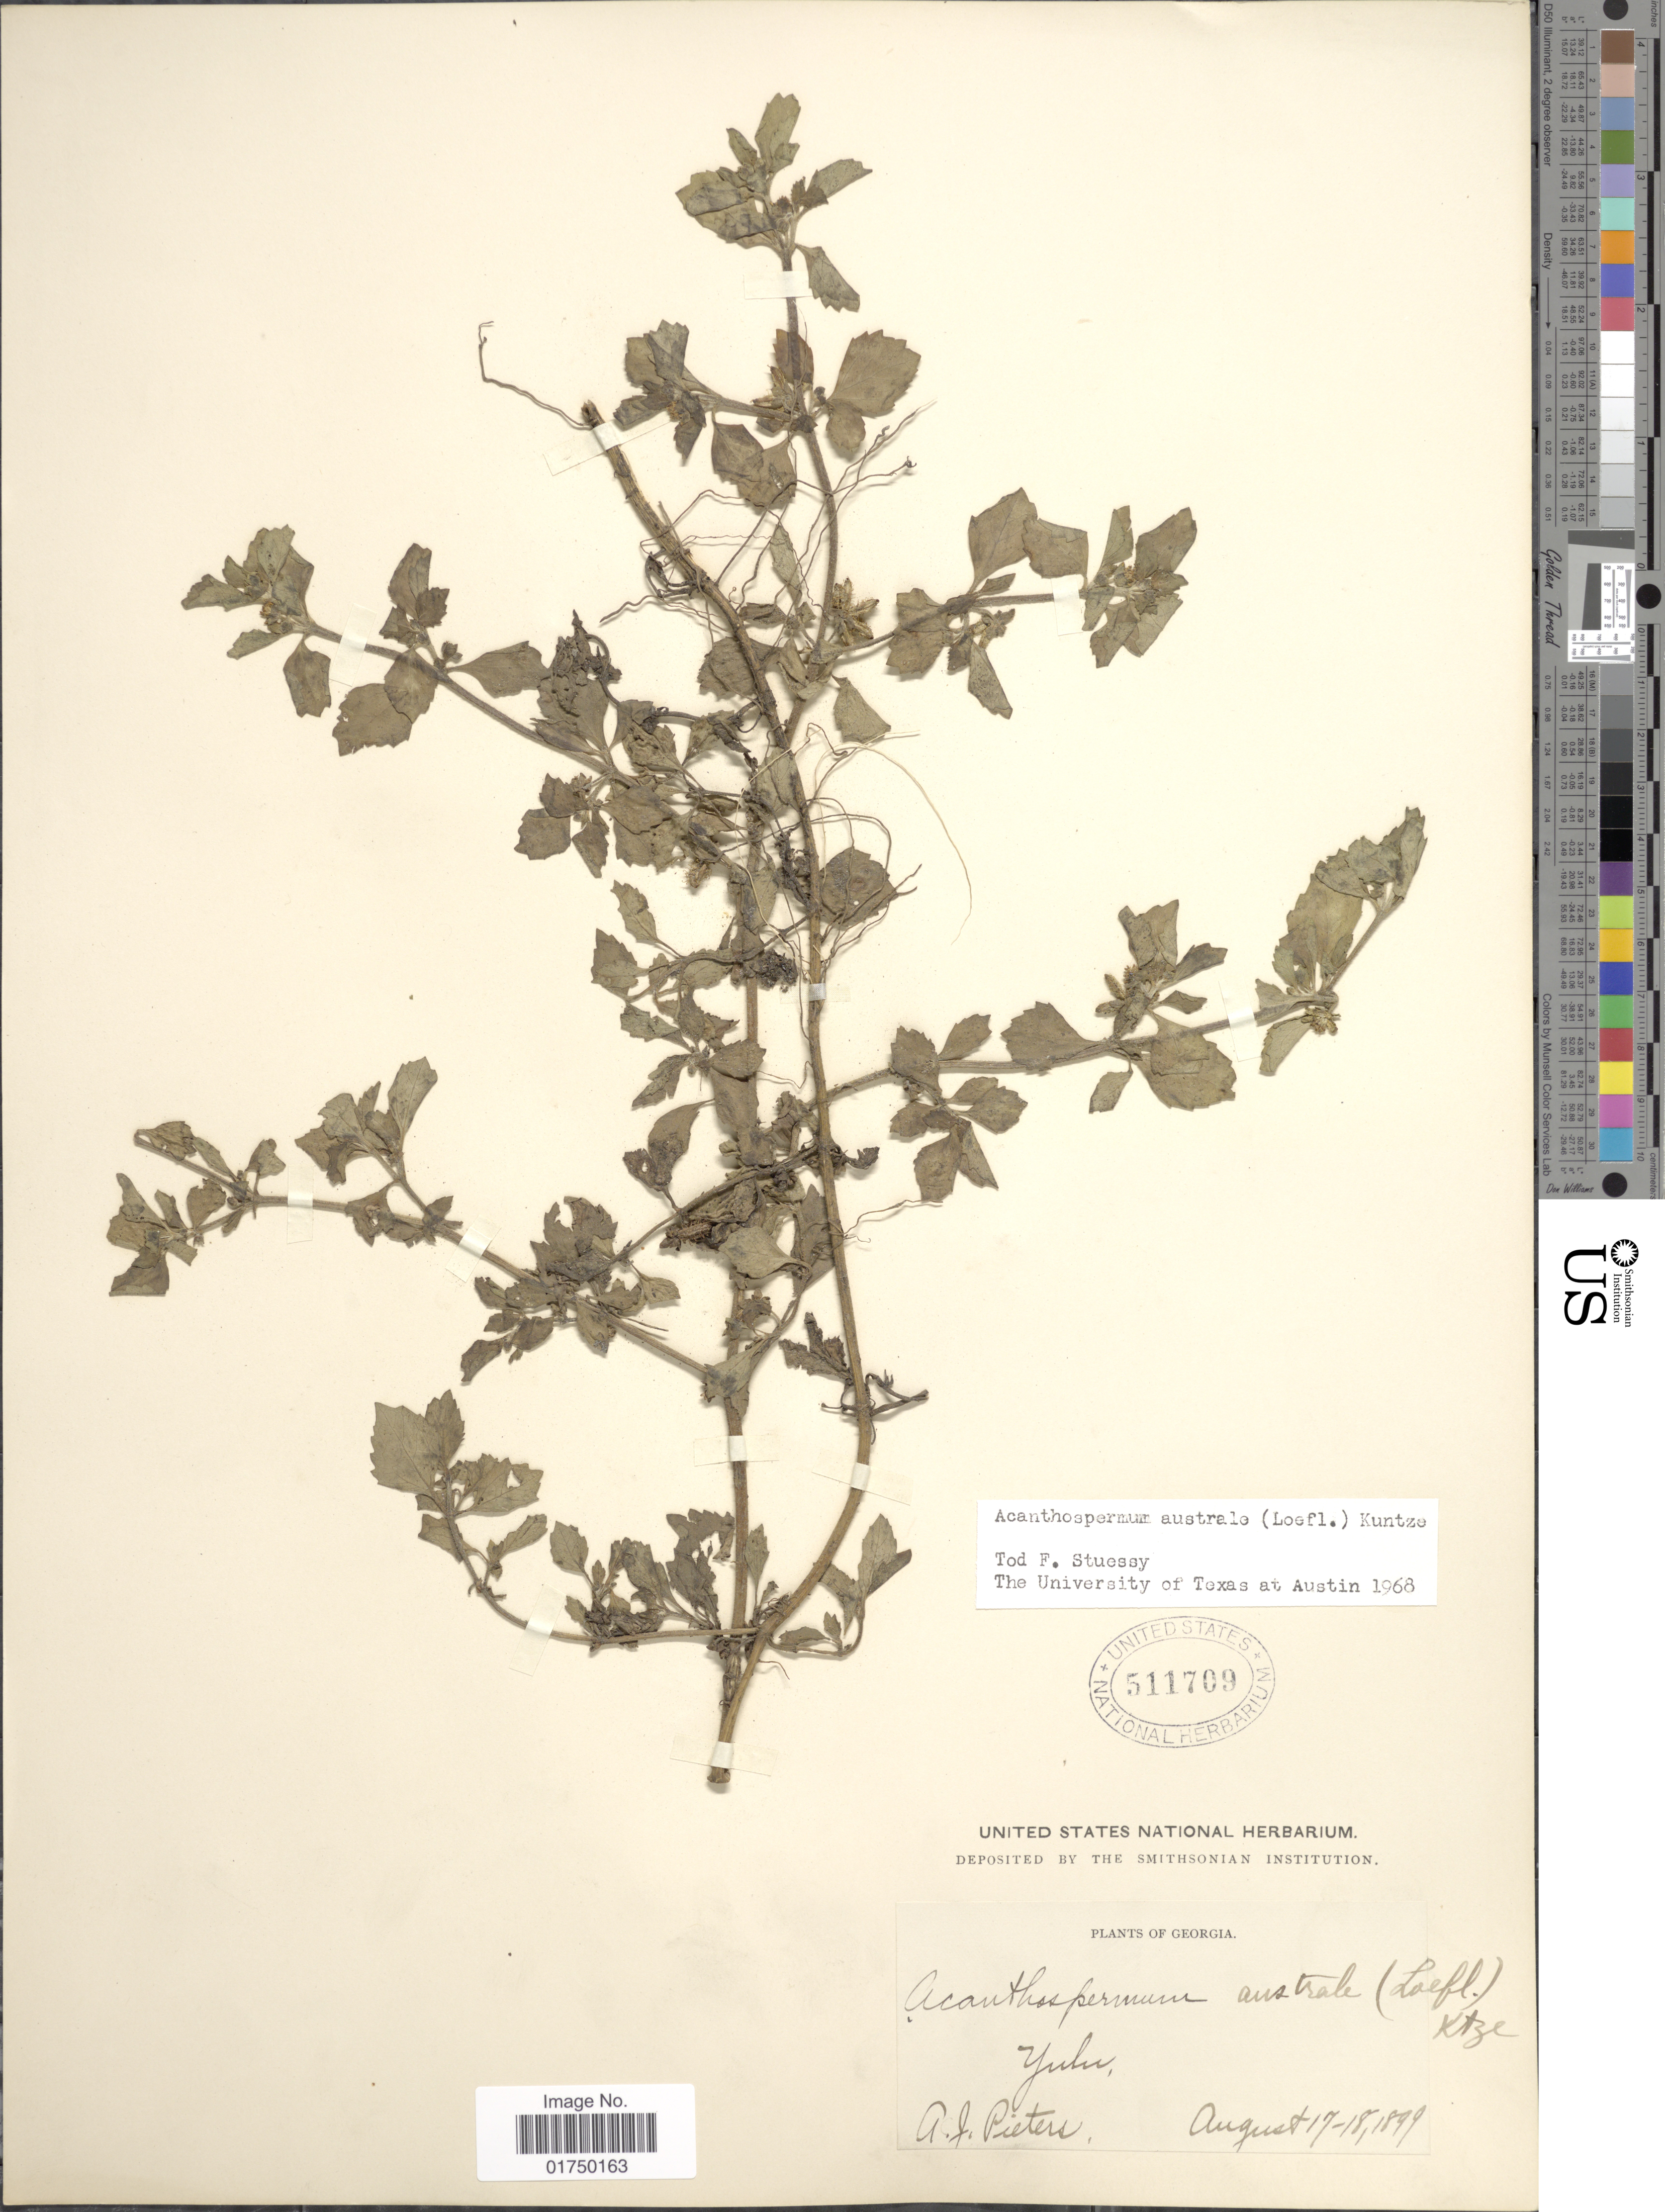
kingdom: Plantae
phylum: Tracheophyta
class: Magnoliopsida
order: Asterales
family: Asteraceae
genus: Acanthospermum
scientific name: Acanthospermum australe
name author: (Loefl.) Kuntze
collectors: A. Pieters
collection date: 1899-08-17/1899-08-18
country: United States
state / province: Georgia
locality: Yulu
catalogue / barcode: US 511709